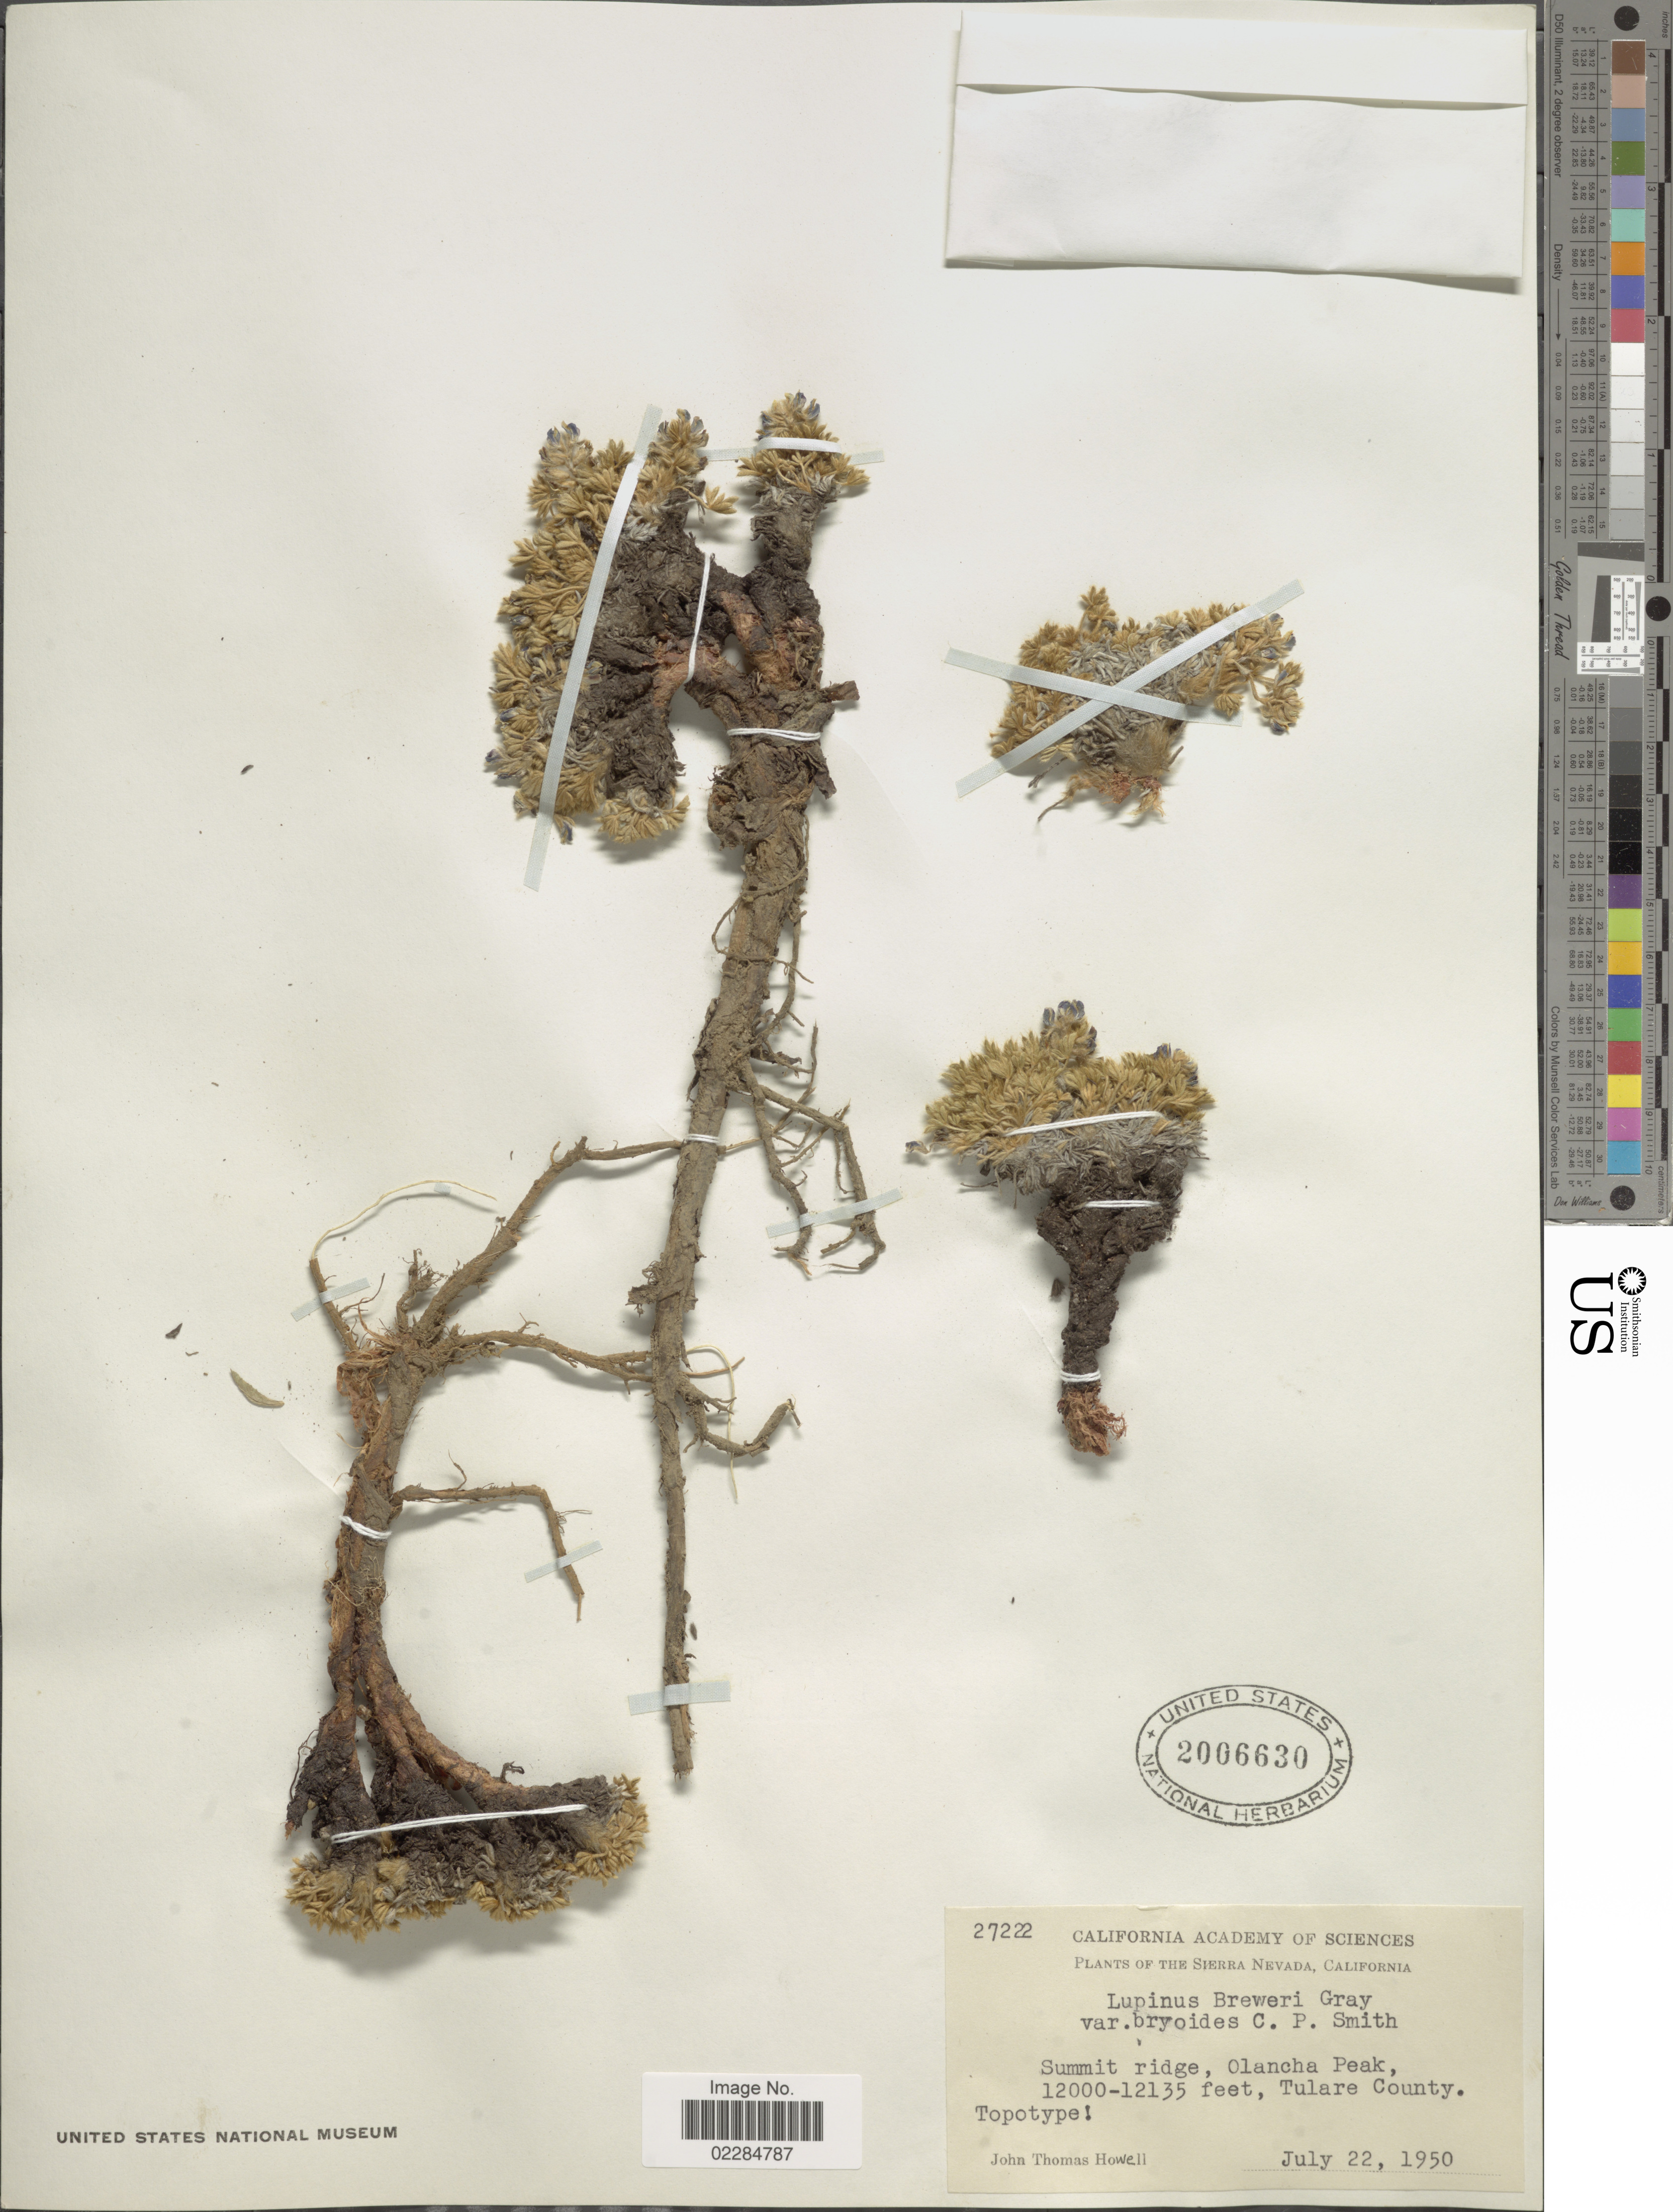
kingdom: Plantae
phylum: Tracheophyta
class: Magnoliopsida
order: Fabales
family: Fabaceae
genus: Lupinus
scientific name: Lupinus breweri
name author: A. Gray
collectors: J. T. Howell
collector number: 27222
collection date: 1950-07-22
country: United States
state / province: California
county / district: Tulare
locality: Sierra Nevada, Summit ridge, Olancha Peak, Tulare County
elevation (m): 3658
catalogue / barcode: US 2006630